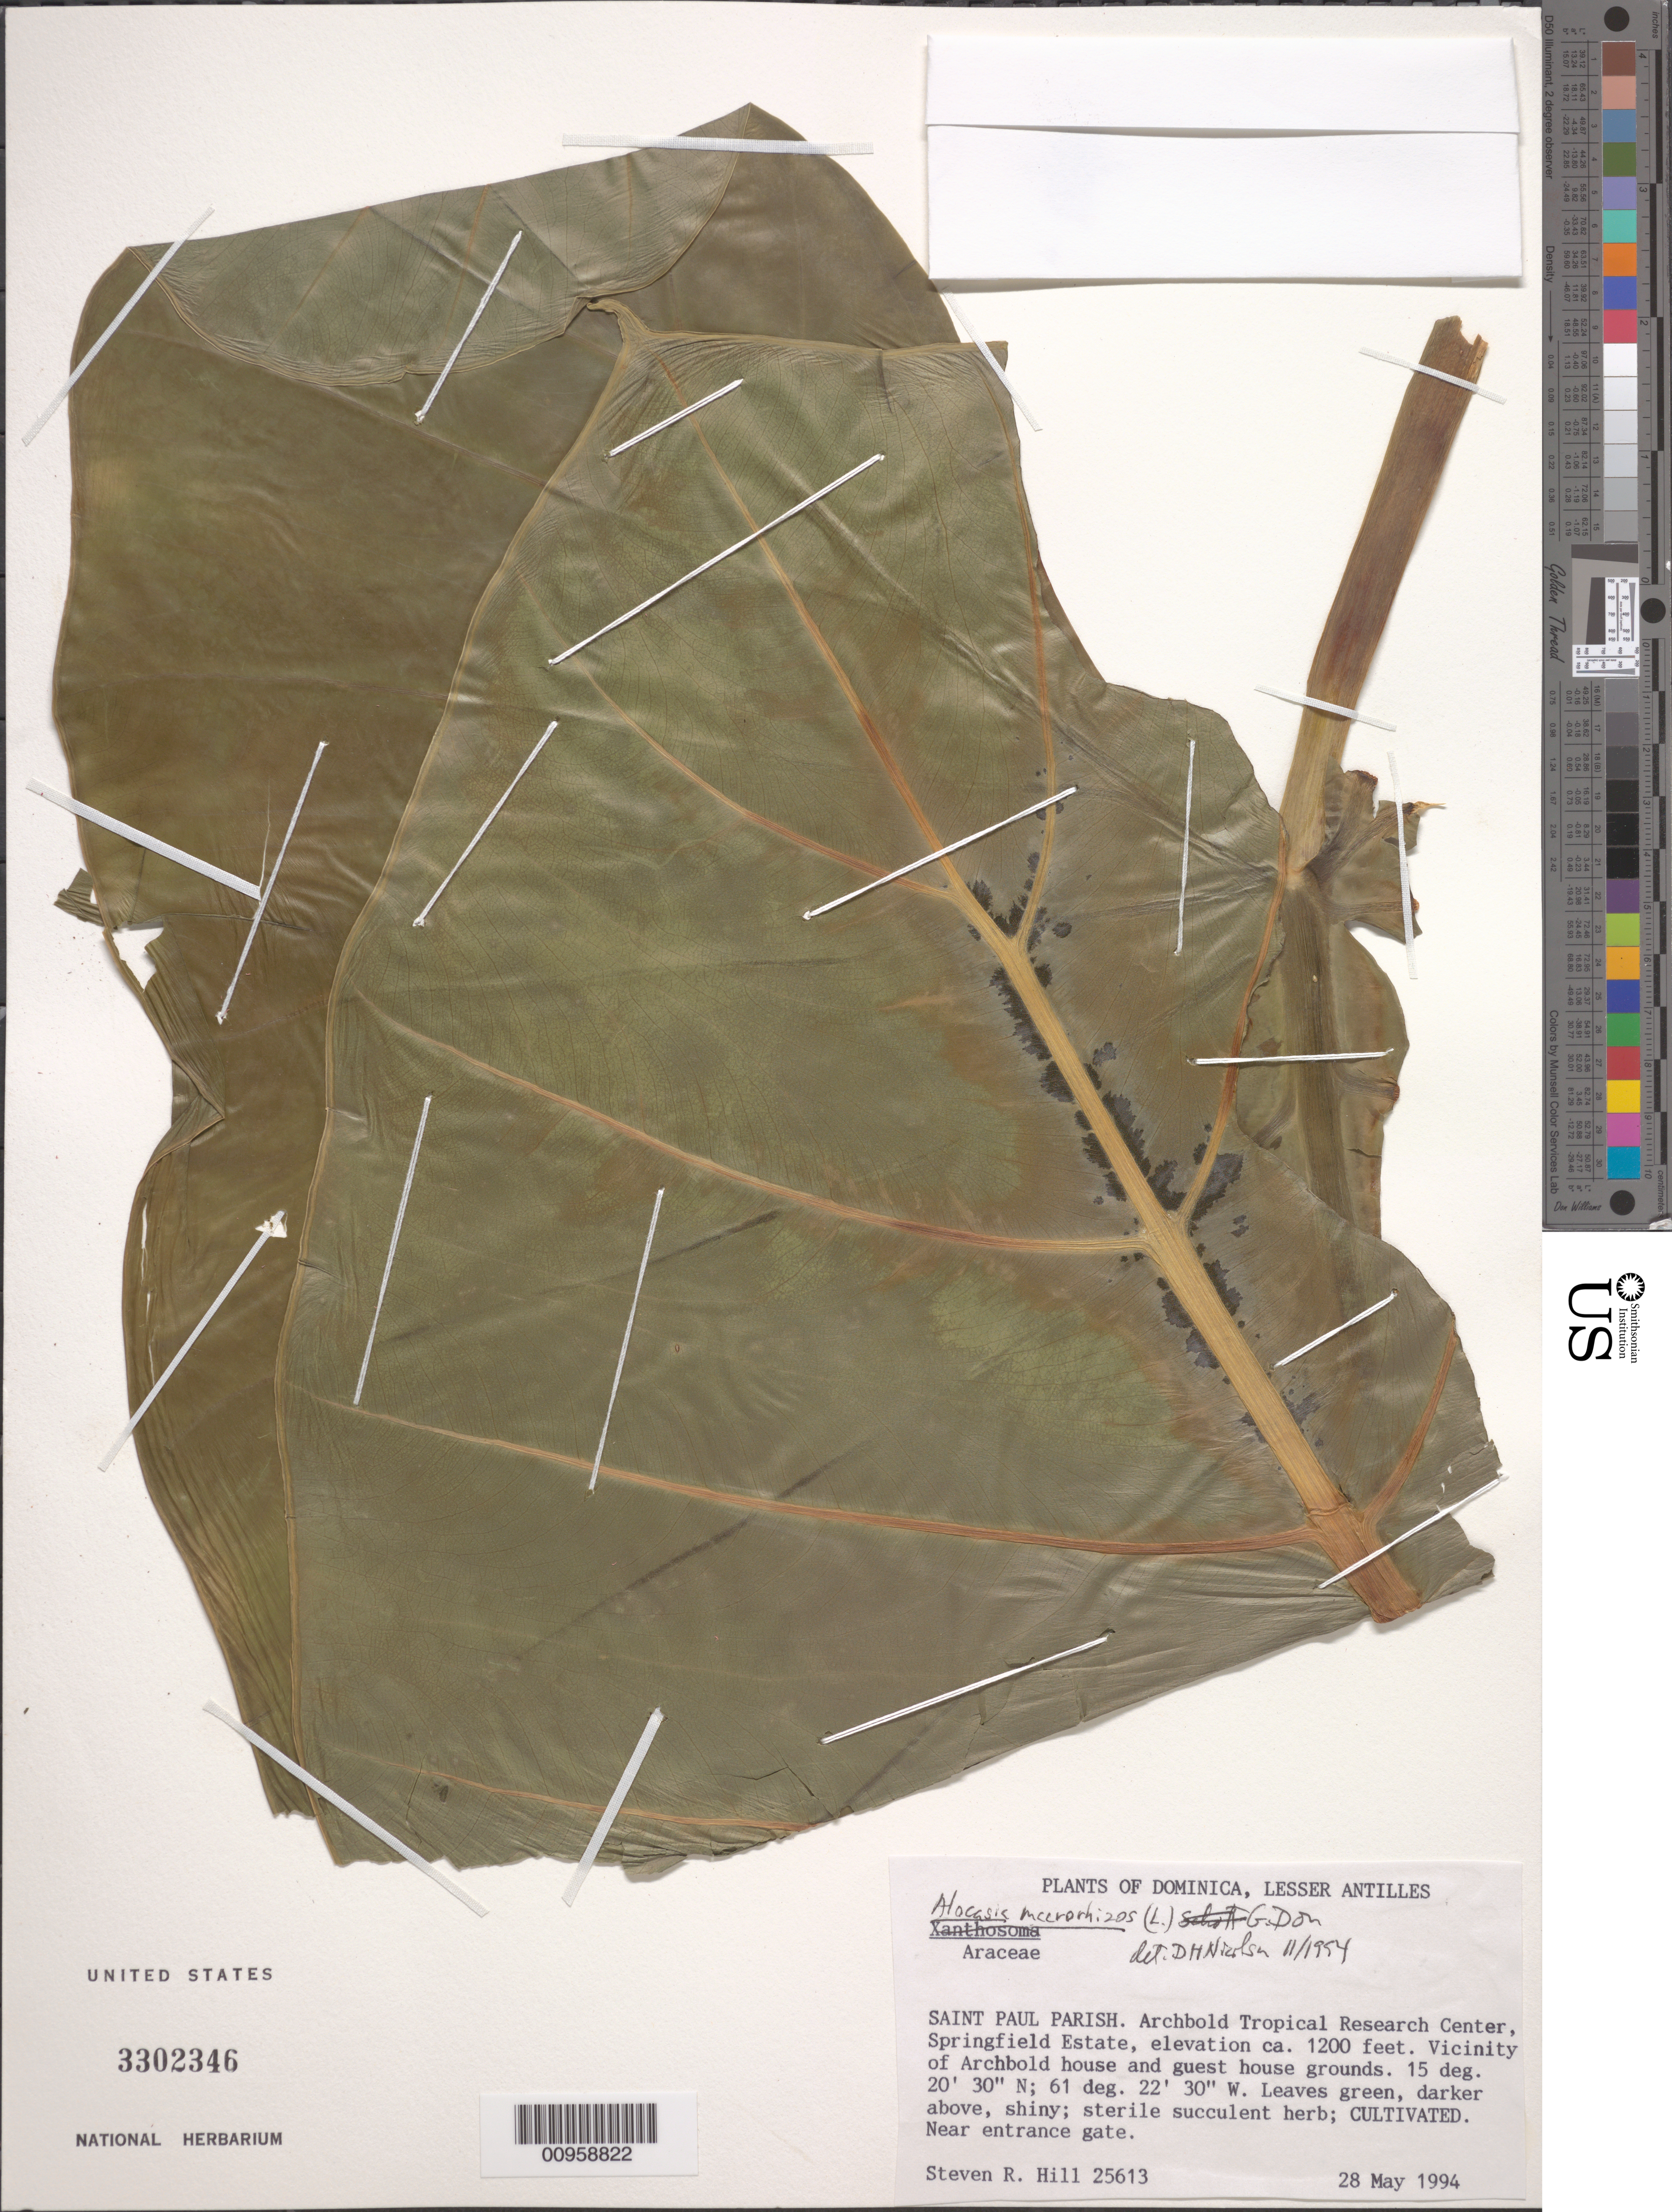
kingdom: Plantae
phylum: Tracheophyta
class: Liliopsida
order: Alismatales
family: Araceae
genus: Alocasia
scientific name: Alocasia macrorrhizos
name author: (L.) G. Don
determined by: Nicolson, Dan H.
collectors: S. R. Hill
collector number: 25613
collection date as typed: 28 May 1994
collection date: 1994-05-28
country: Dominica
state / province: St. Paul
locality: Archbold Tropical Research Center, Springfield Estate, vicinity of Archbold House and guest house grounds, near entrance gate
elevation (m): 366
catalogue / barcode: US 3302346